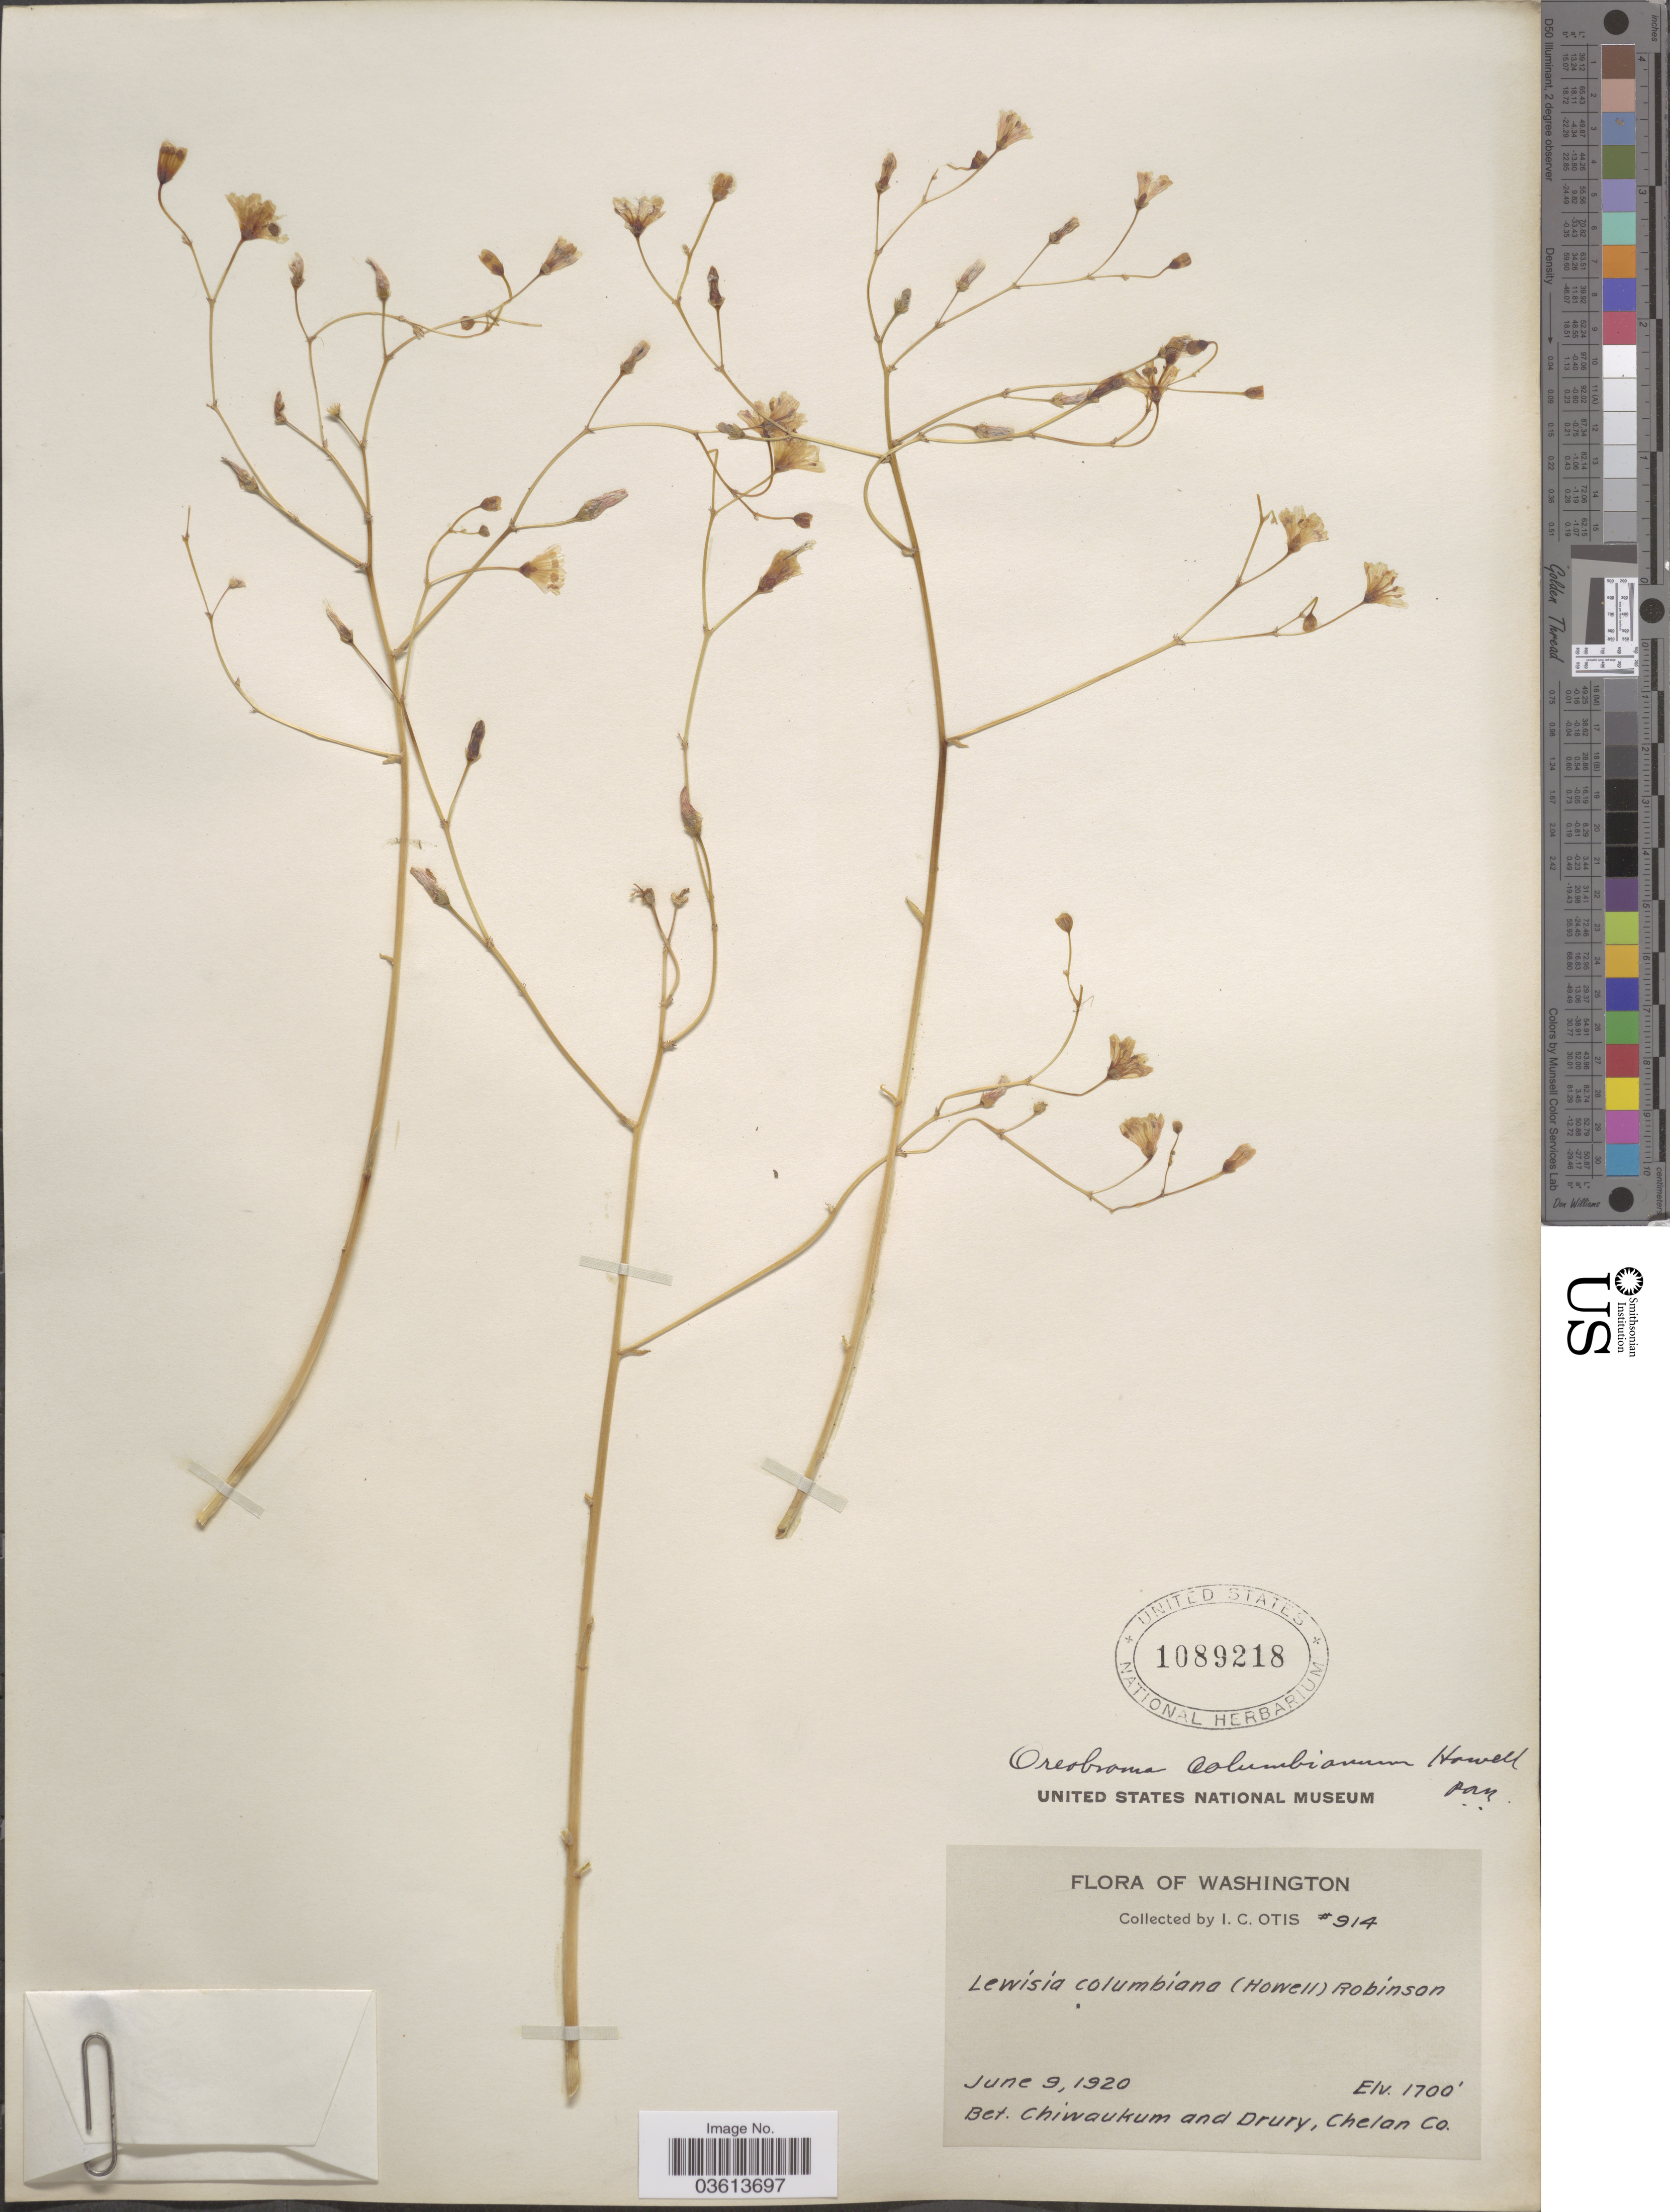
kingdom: Plantae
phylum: Tracheophyta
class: Magnoliopsida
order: Caryophyllales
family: Montiaceae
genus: Lewisia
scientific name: Lewisia columbiana var. columbiana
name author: (Howell ex A. Gray) B.L. Rob.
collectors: I. C. Otis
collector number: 914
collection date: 1920-06-09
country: United States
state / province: Washington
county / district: Chelan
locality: Bet. Chiwaukum and Drury, Chelan Co.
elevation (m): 518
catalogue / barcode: US 1089218